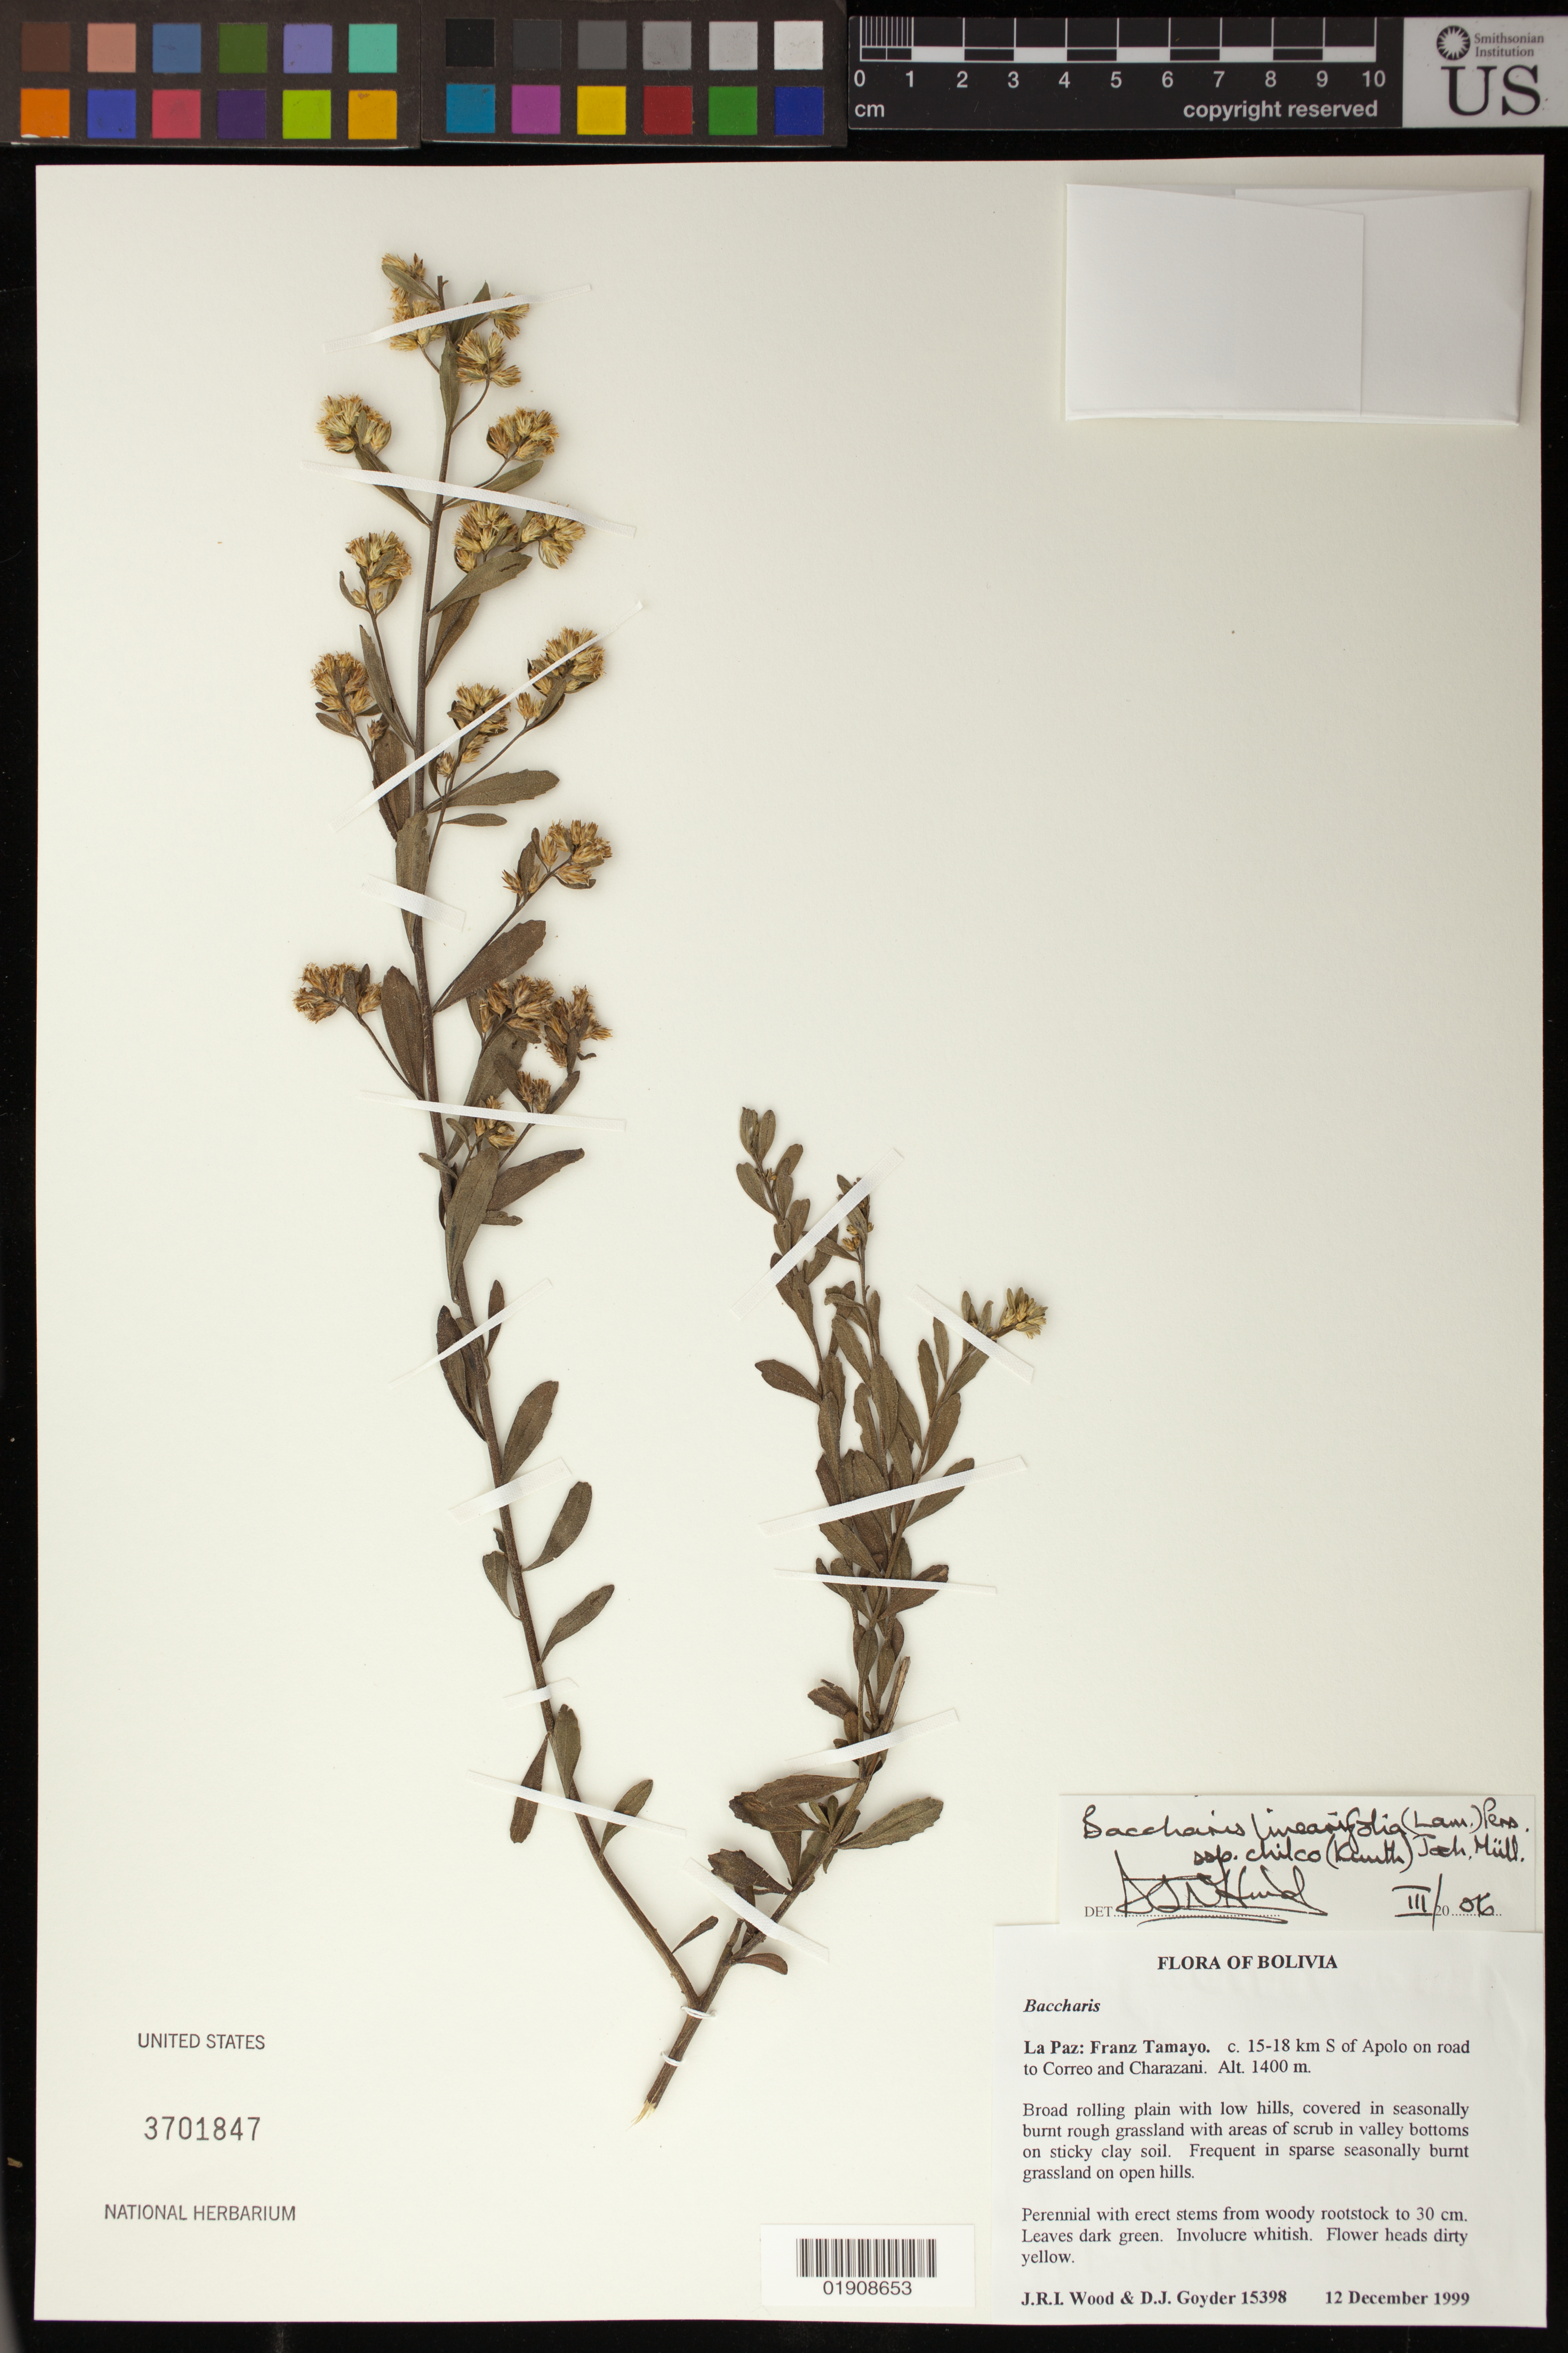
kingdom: Plantae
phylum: Tracheophyta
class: Magnoliopsida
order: Asterales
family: Asteraceae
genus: Baccharis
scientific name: Baccharis linearifolia subsp. chilco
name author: Pers.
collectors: J. R. I. Wood & D. Goyder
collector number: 15398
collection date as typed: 12 December 1999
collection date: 1999-12-12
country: Bolivia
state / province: La Paz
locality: Franz Tamayo. ca. 15-18 km S of Apolo on road to Correo and Charazani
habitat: Broad rolling plain with low hills, covered in seasonally burnt rough grassland with areas of scrub in valley bottoms on sticky clay soil. Frequent in sparse seasonally burnt grassland on open hills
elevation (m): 1400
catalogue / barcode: US 3701847